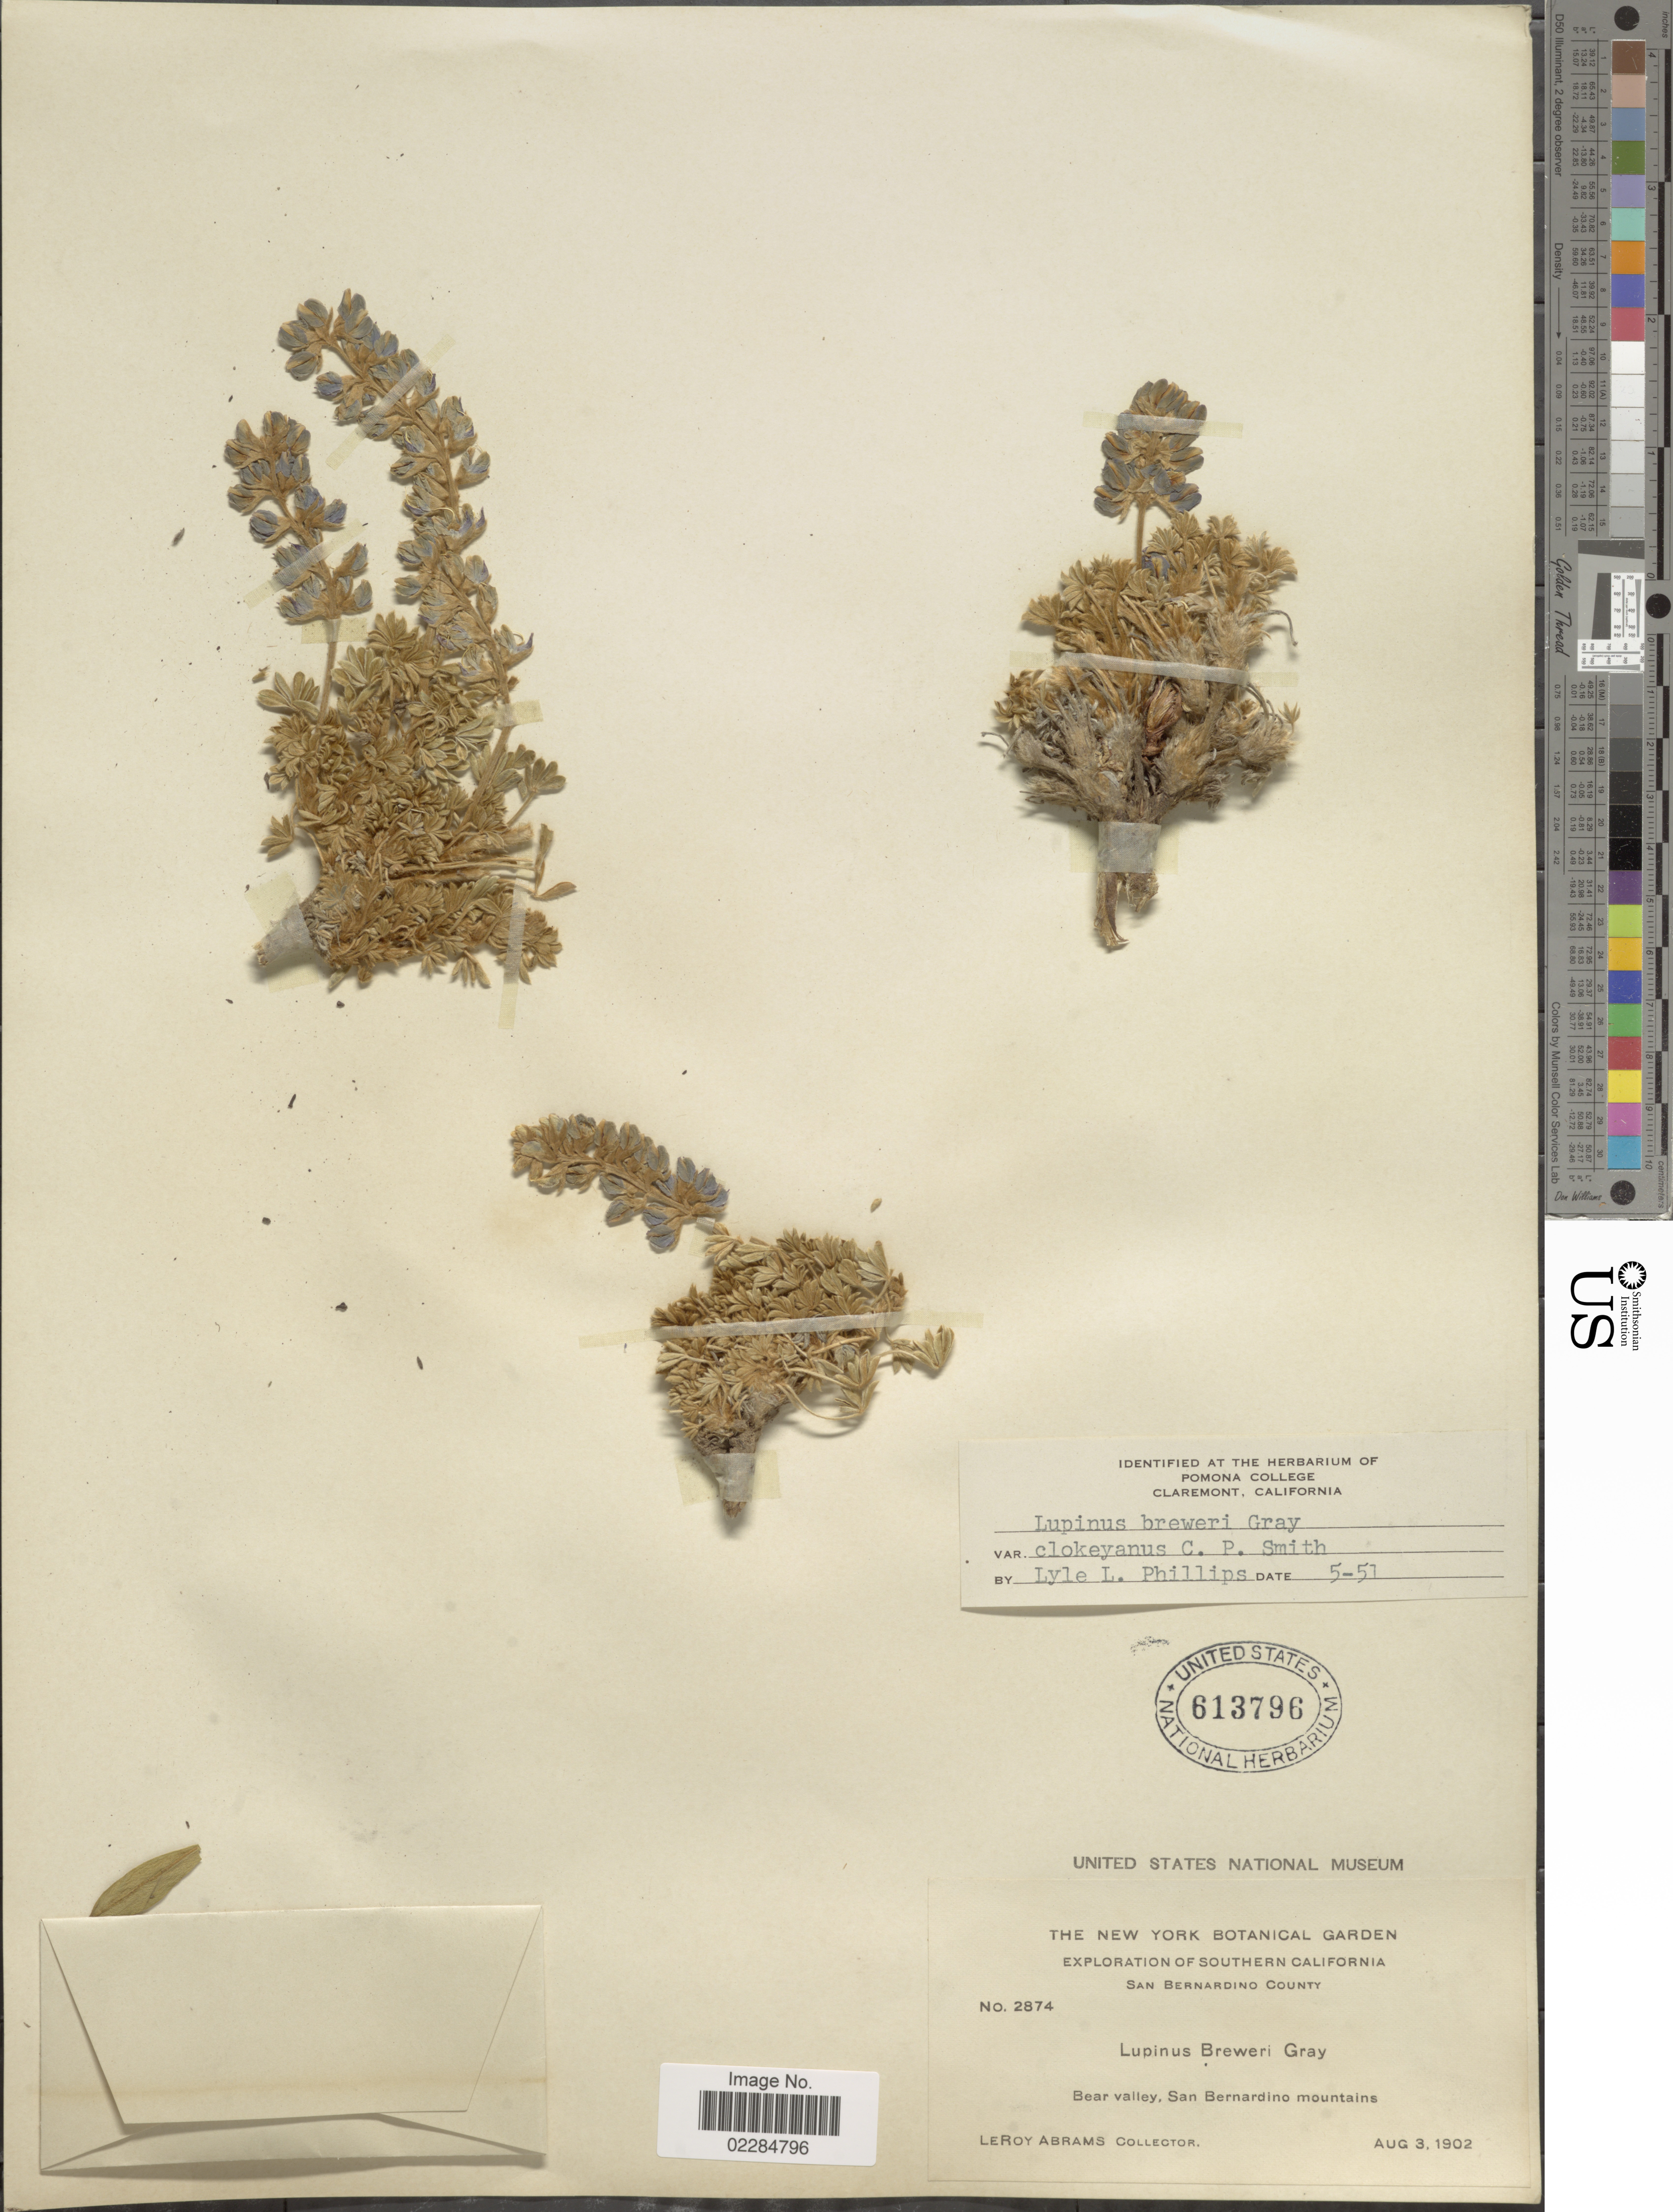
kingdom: Plantae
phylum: Tracheophyta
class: Magnoliopsida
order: Fabales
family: Fabaceae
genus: Lupinus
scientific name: Lupinus breweri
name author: A. Gray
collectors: L. Abrams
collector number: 2874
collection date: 1902-08-03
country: United States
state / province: California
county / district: San Bernardino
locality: Southern California, San Bernardino County. Bear Valley, San Bernardino Mountains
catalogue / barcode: US 613796